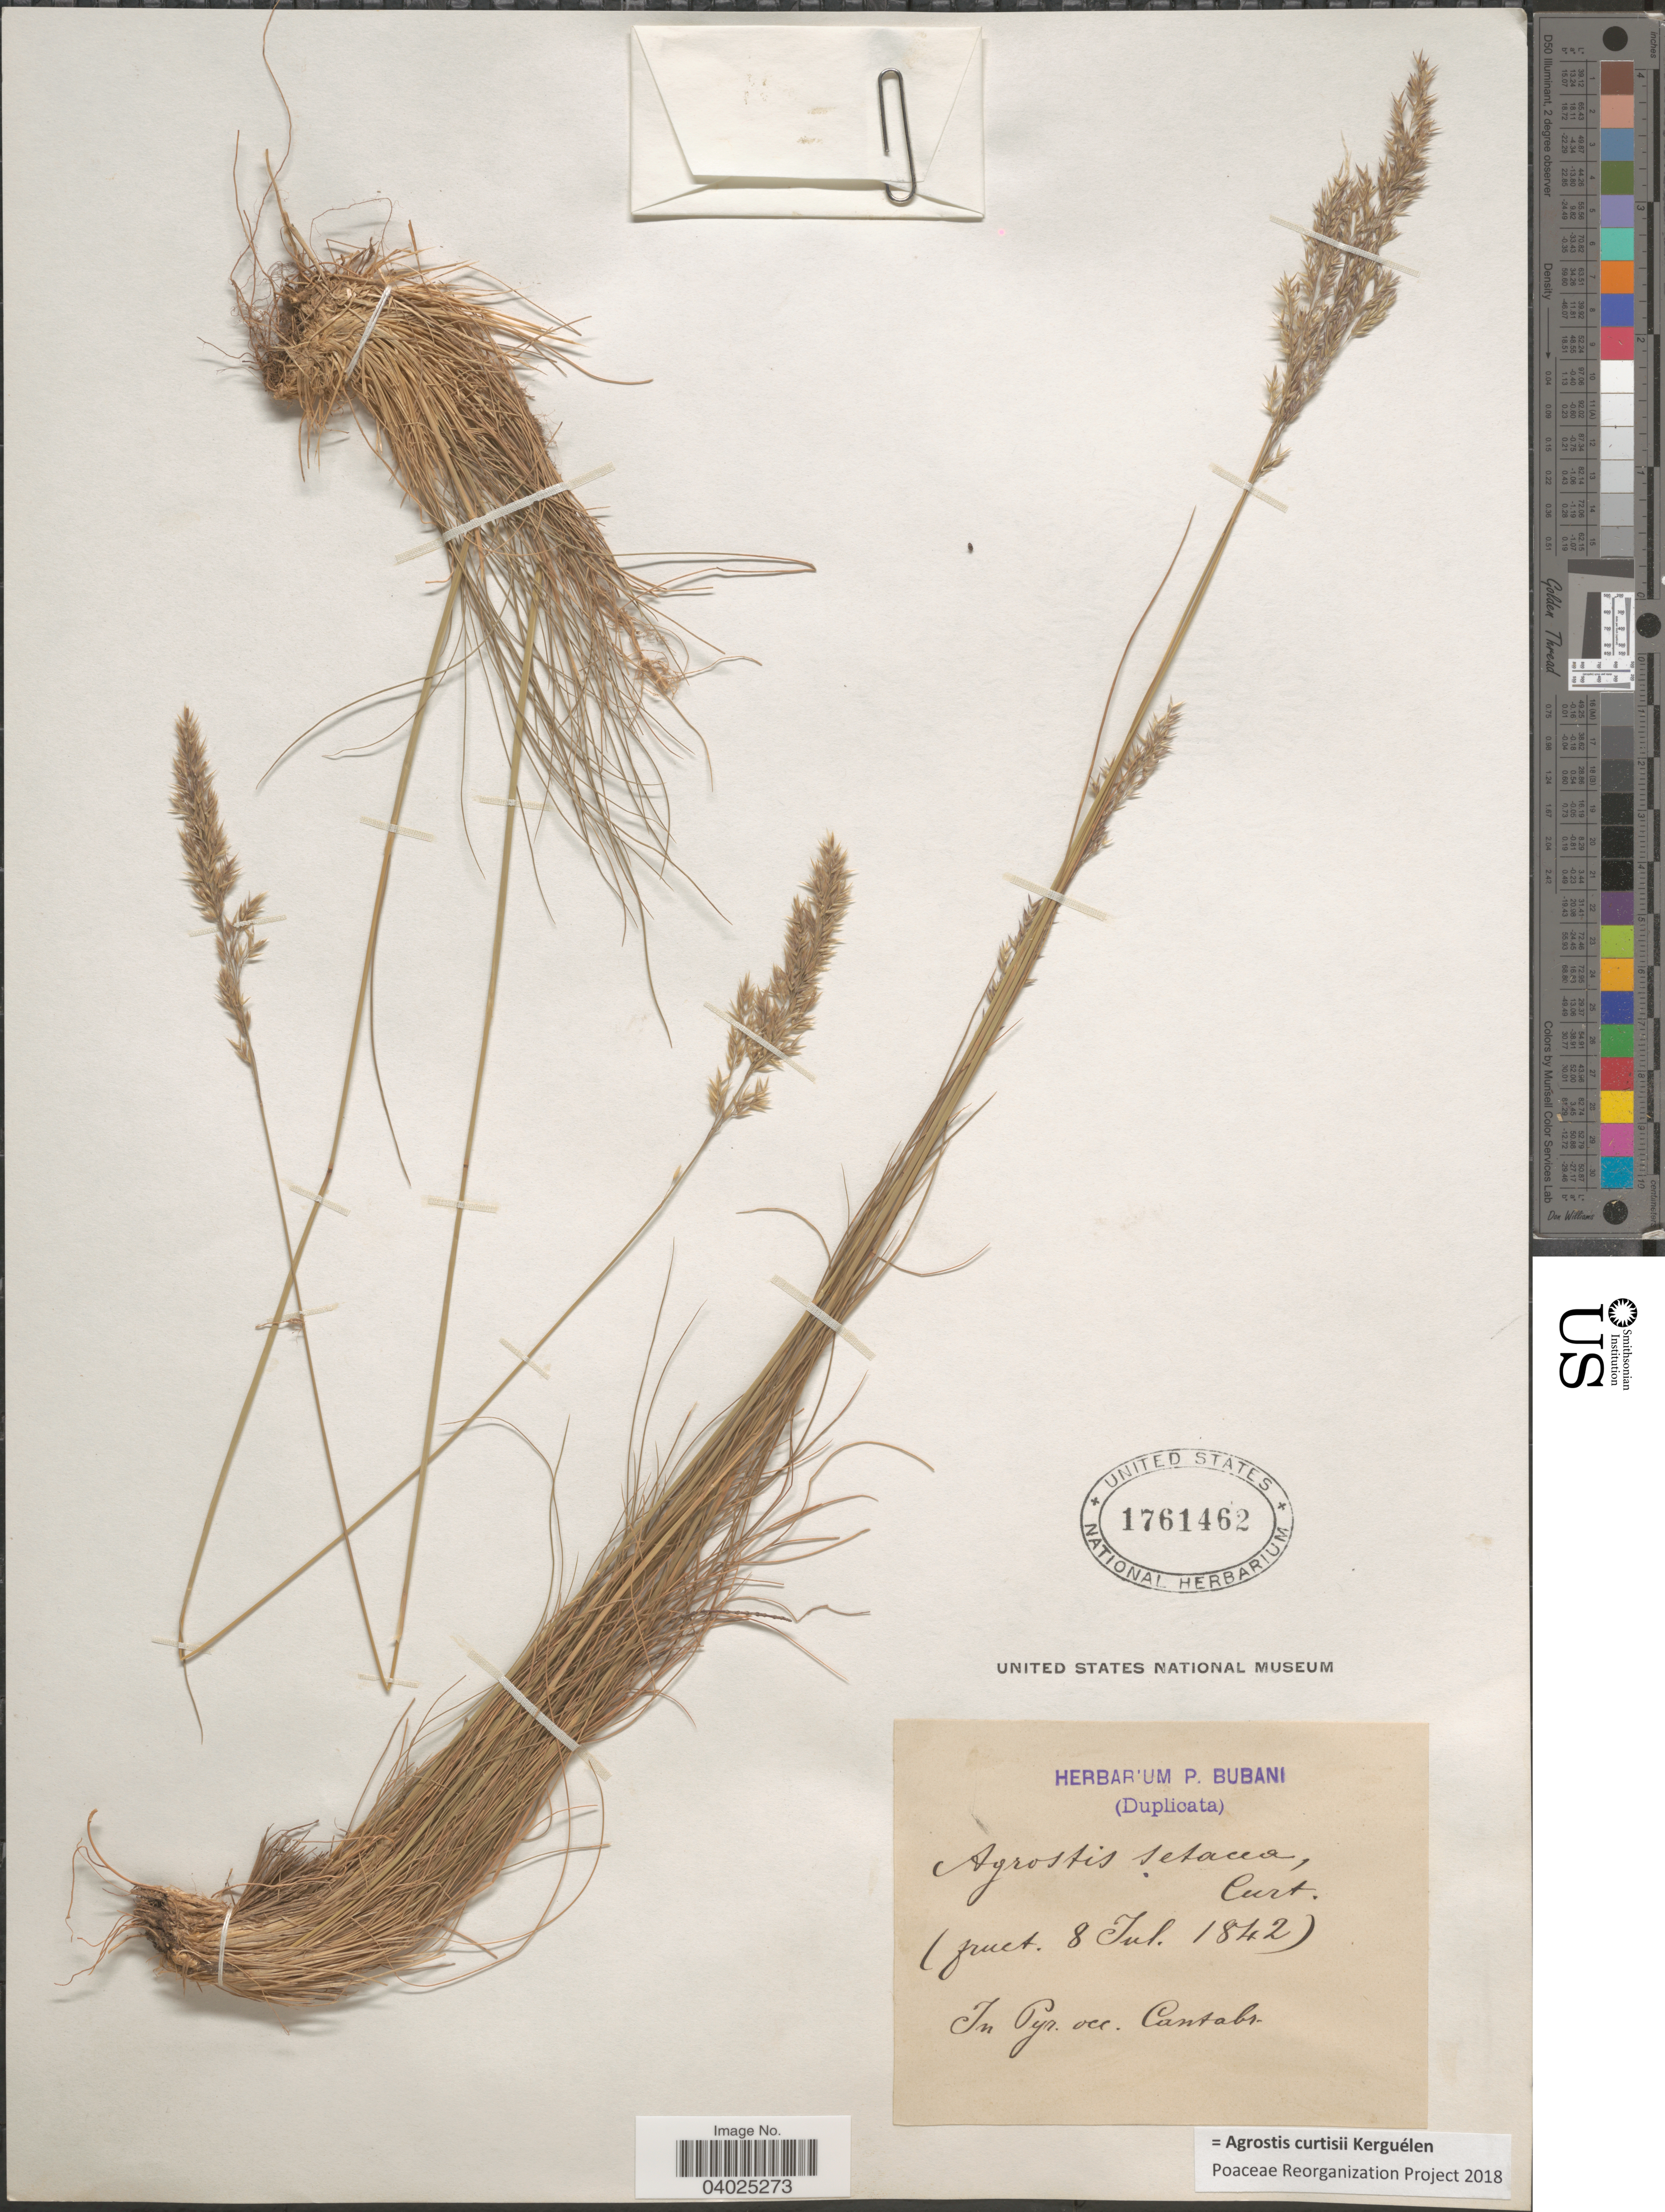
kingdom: Plantae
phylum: Tracheophyta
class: Liliopsida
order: Poales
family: Poaceae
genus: Alpagrostis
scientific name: Alpagrostis curtisii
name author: (Kerguélen) P.M. Peterson et al.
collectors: ex herb. P. Bubani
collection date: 1842-07-08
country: Spain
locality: In Pyr. occ. Cantabr.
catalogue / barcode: US 1761462